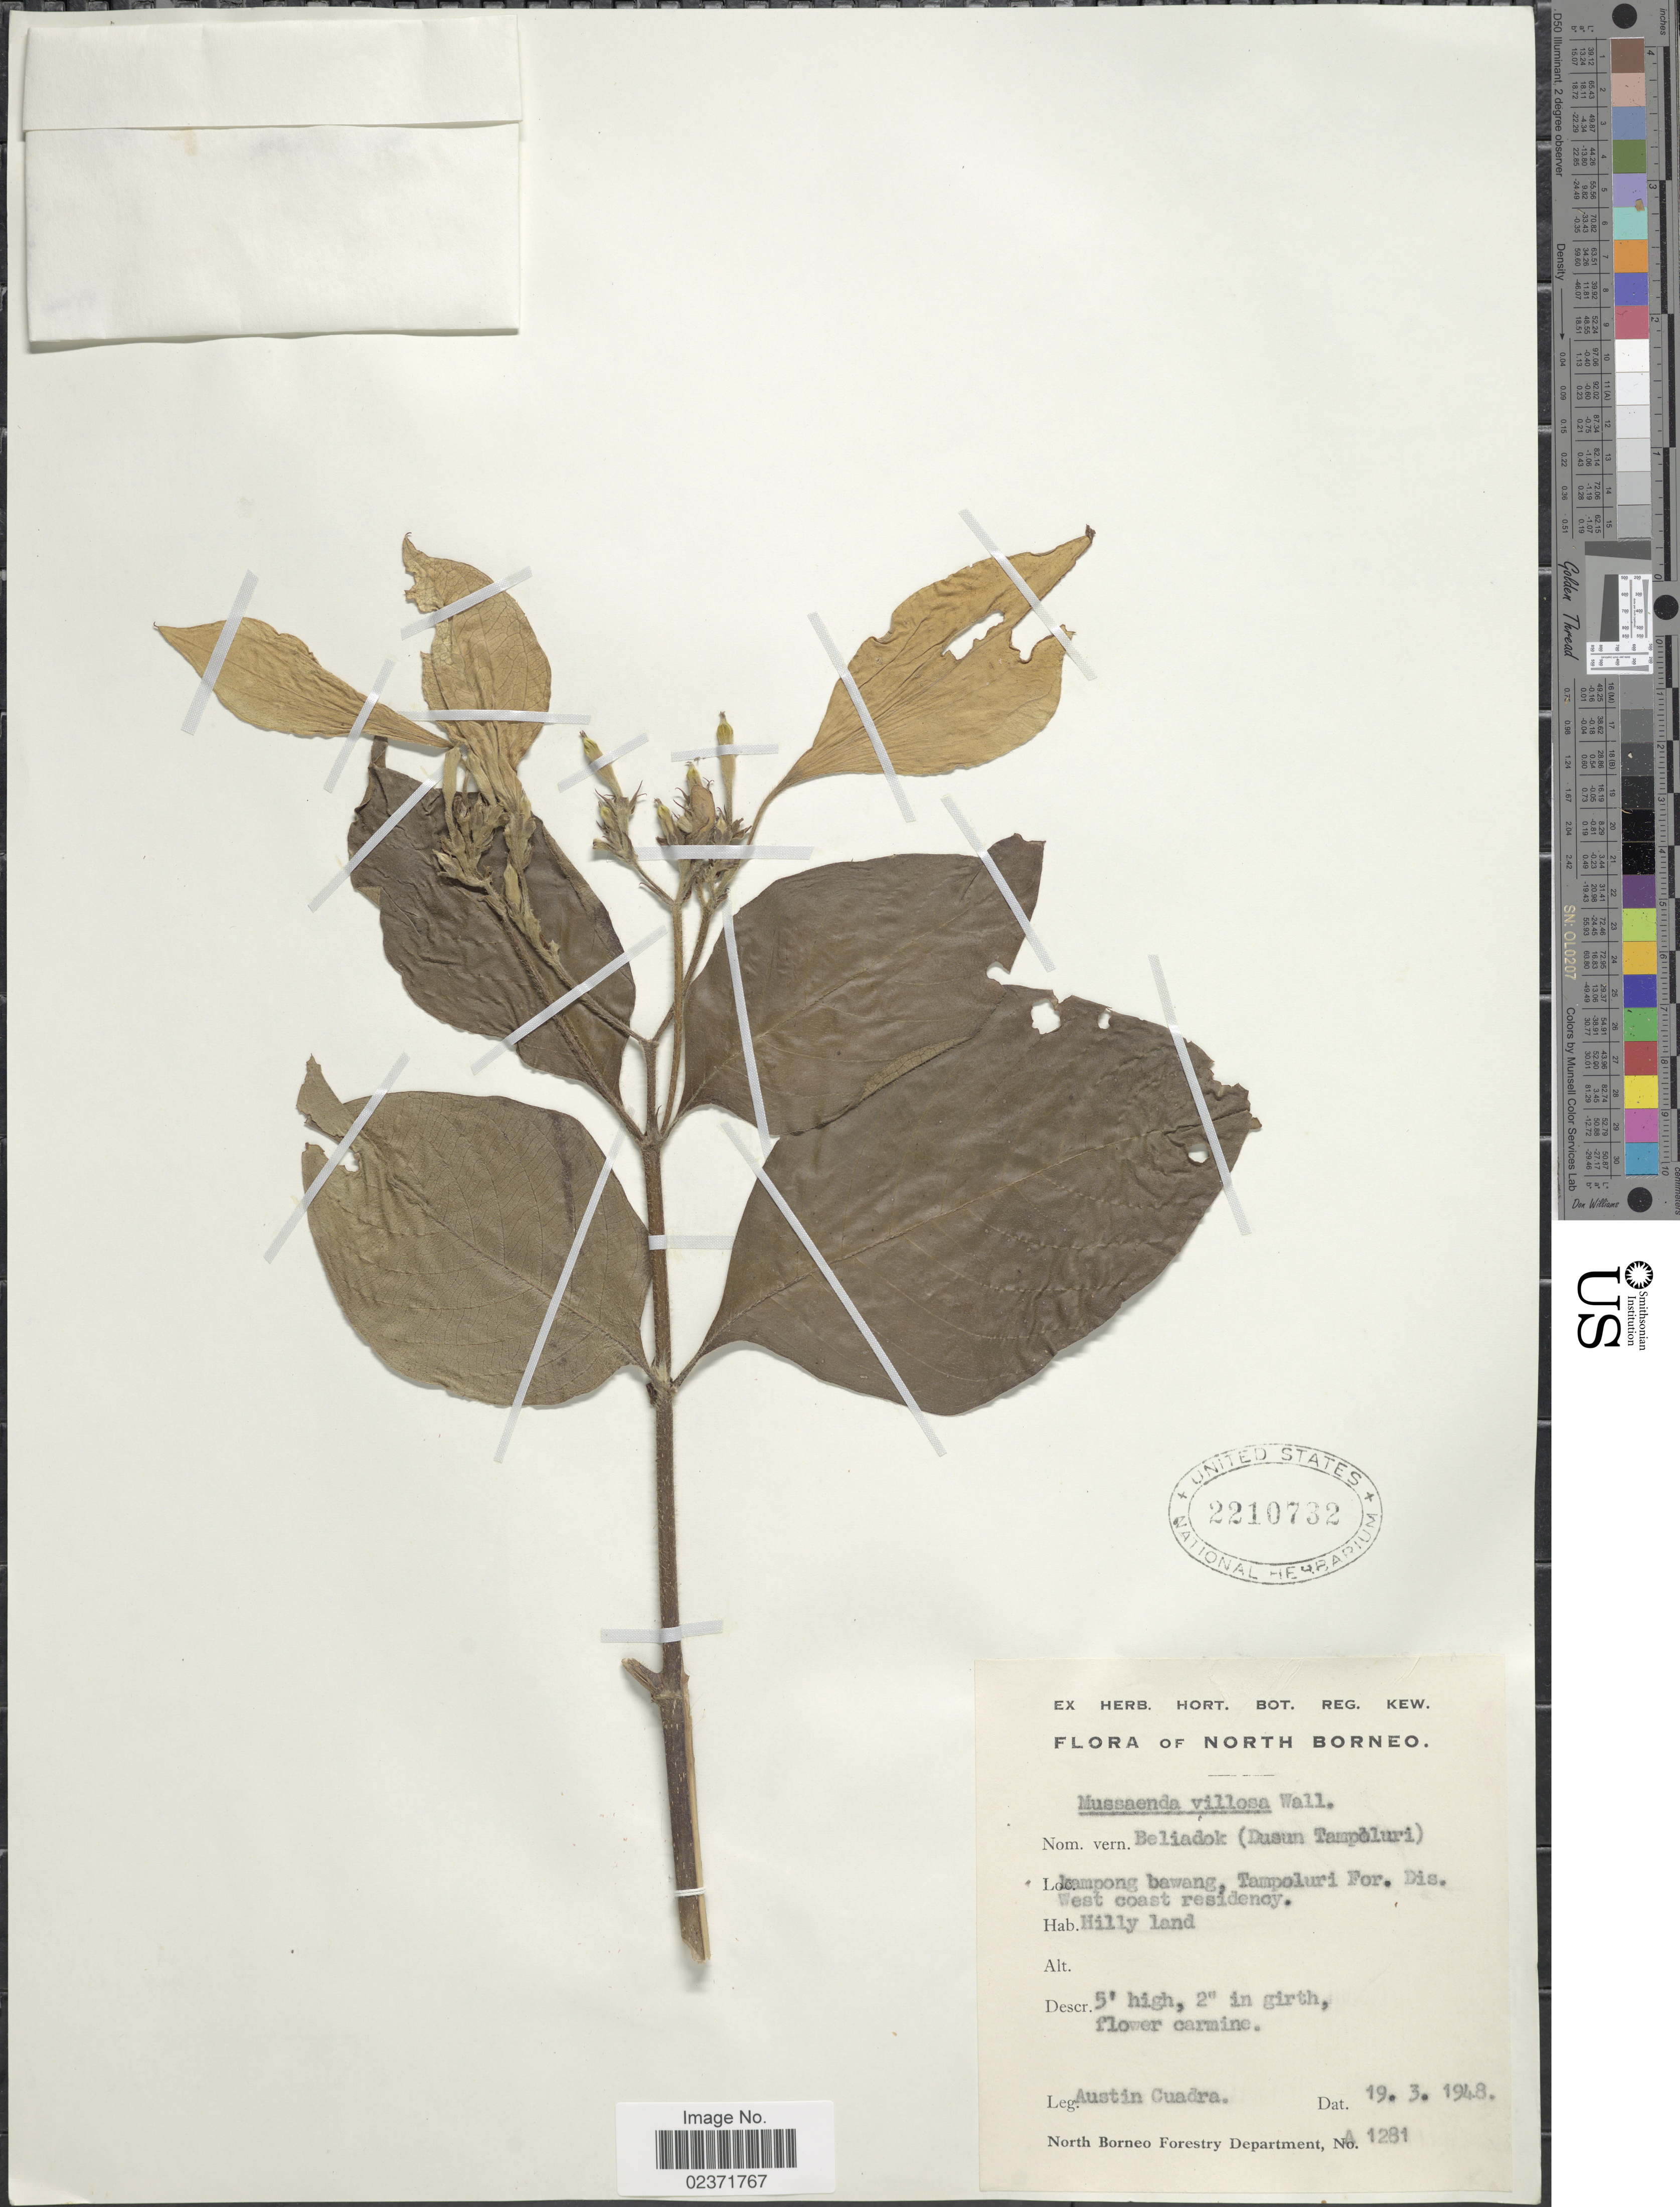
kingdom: Plantae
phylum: Tracheophyta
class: Magnoliopsida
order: Gentianales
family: Rubiaceae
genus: Mussaenda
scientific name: Mussaenda villosa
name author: Wall. ex G. Don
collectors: A. Cuadra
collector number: A1281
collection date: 1948-03-19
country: Malaysia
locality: North Borneo, Kampong bawang, Tampoluri For. Dis. West Coast residency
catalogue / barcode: US 2210732